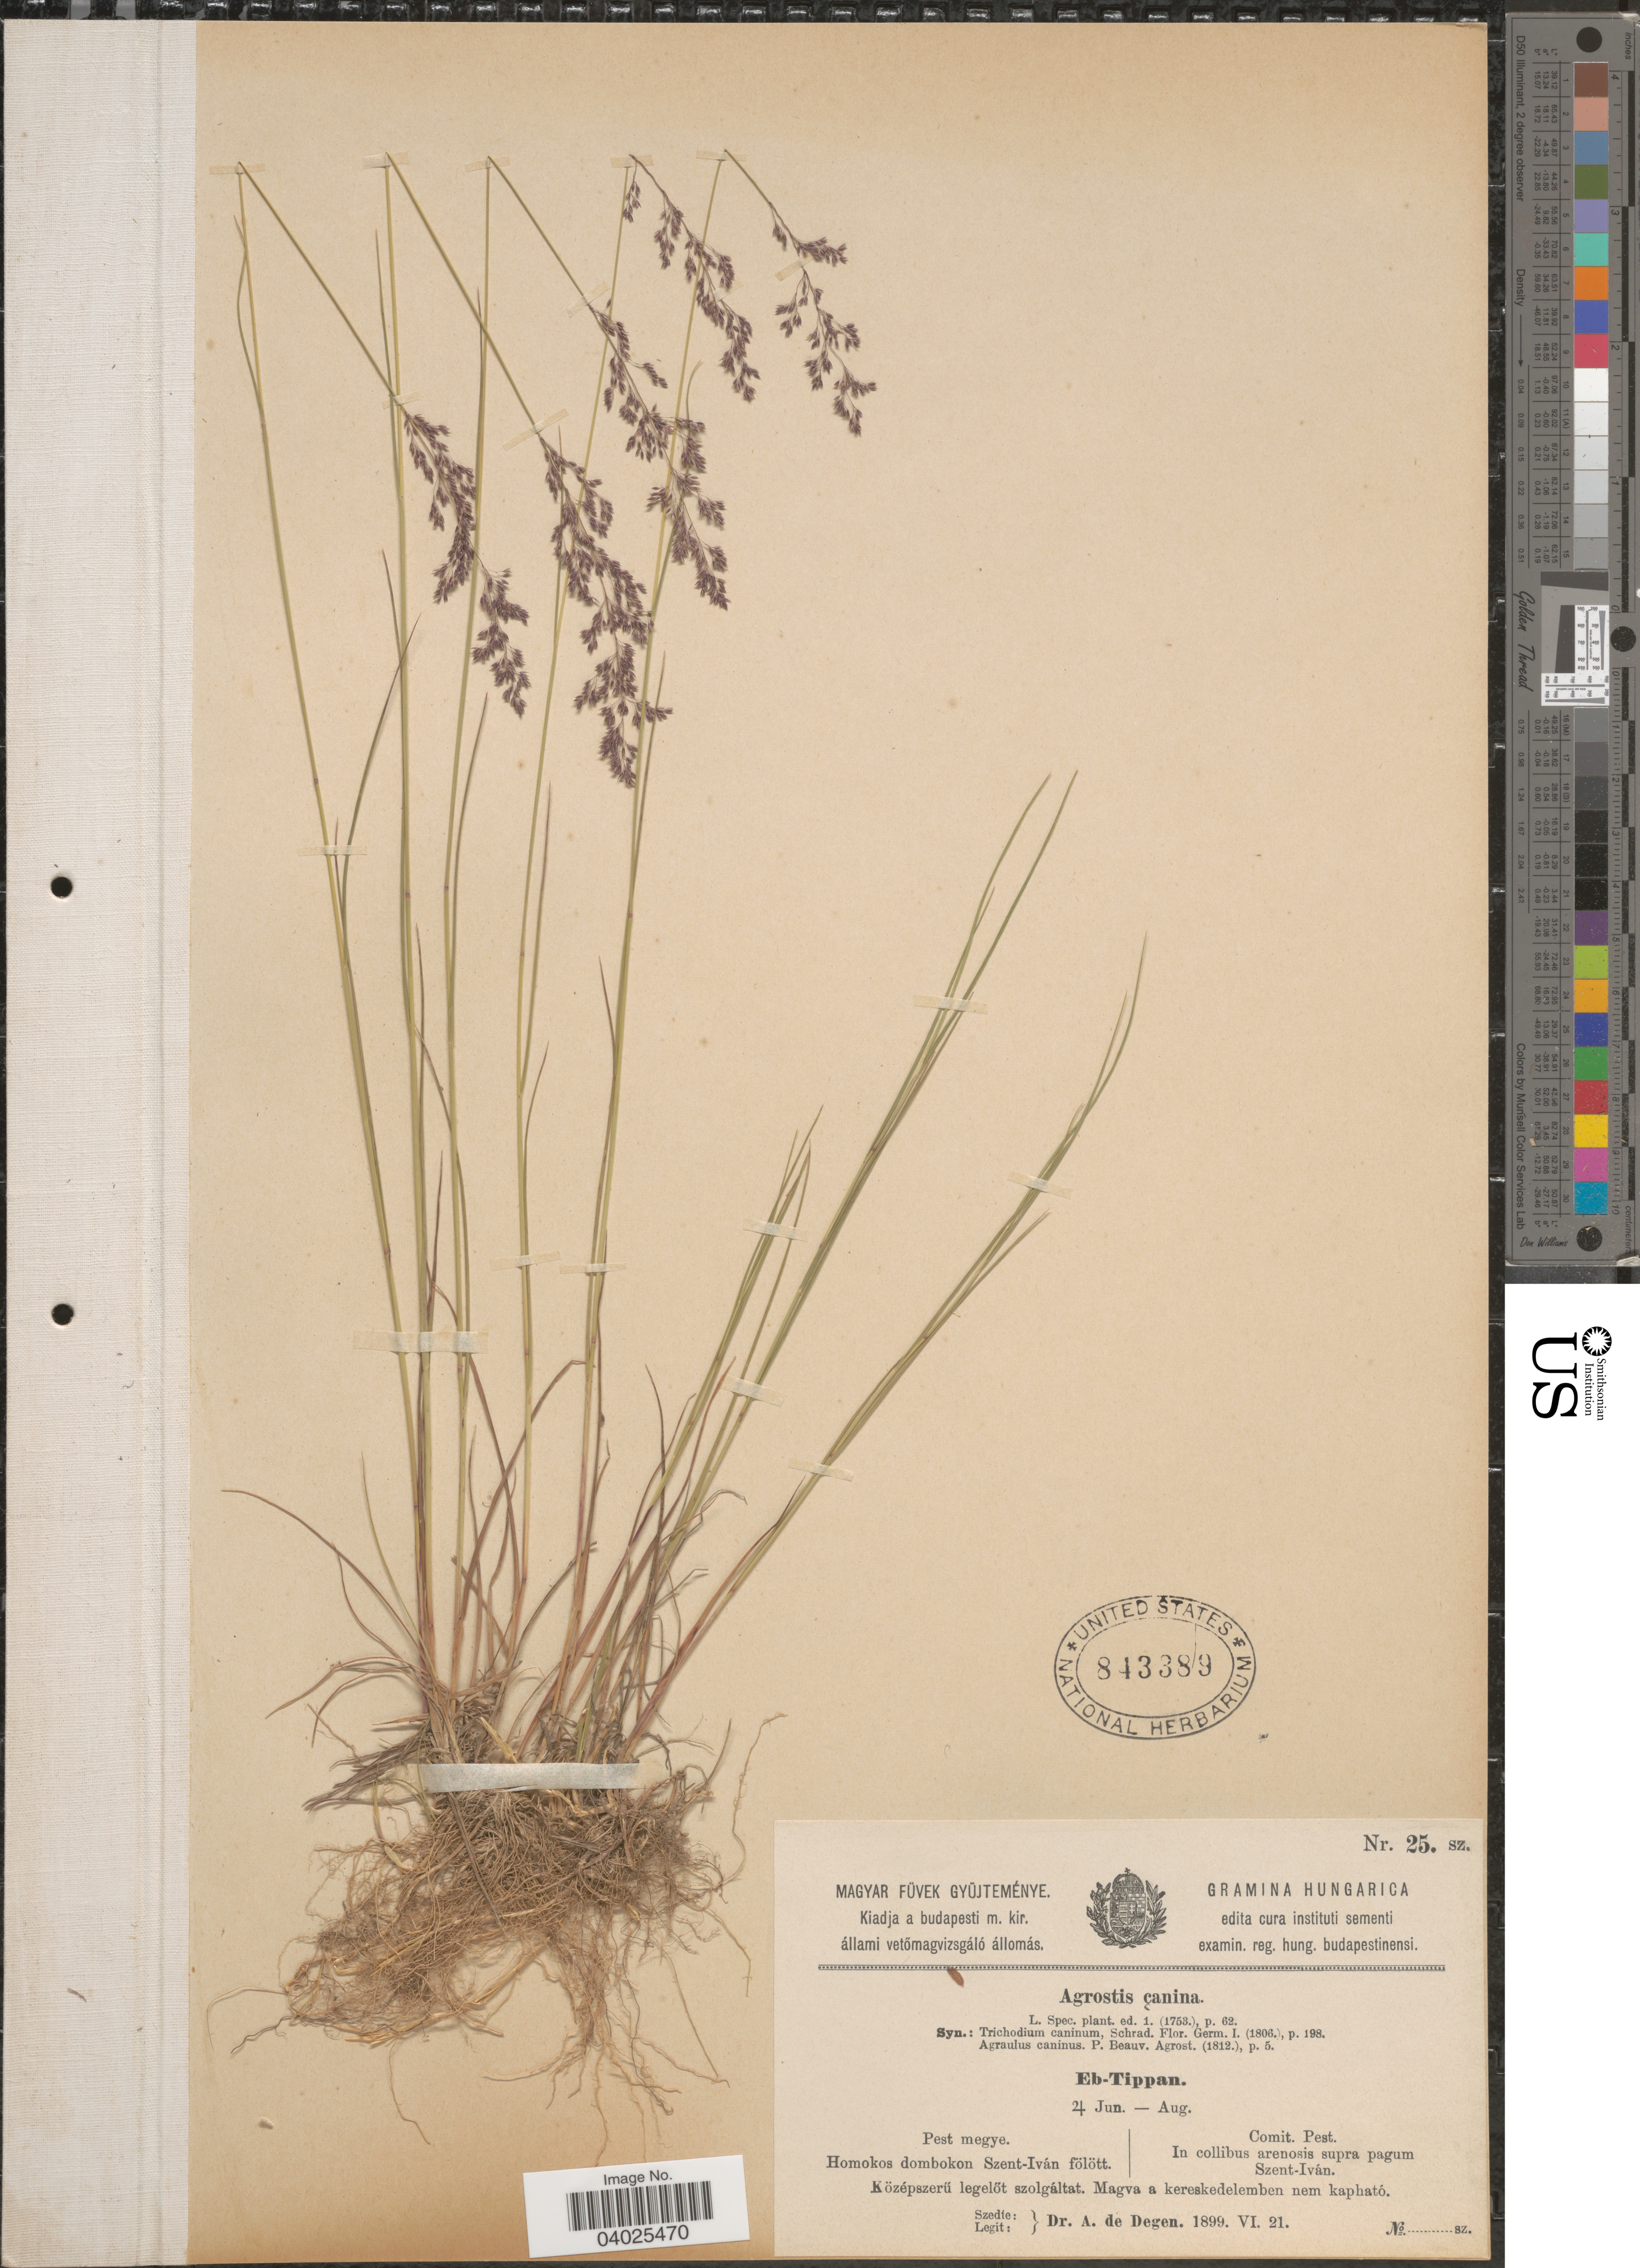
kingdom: Plantae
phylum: Tracheophyta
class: Liliopsida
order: Poales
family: Poaceae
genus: Agrostis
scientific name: Agrostis canina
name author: L.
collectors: A. Degen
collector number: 25?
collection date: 1899-06-21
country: Hungary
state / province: Pest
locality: Comit. Pest. In collibus arenosis supra pagum Szent-Iván.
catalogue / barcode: US 843389